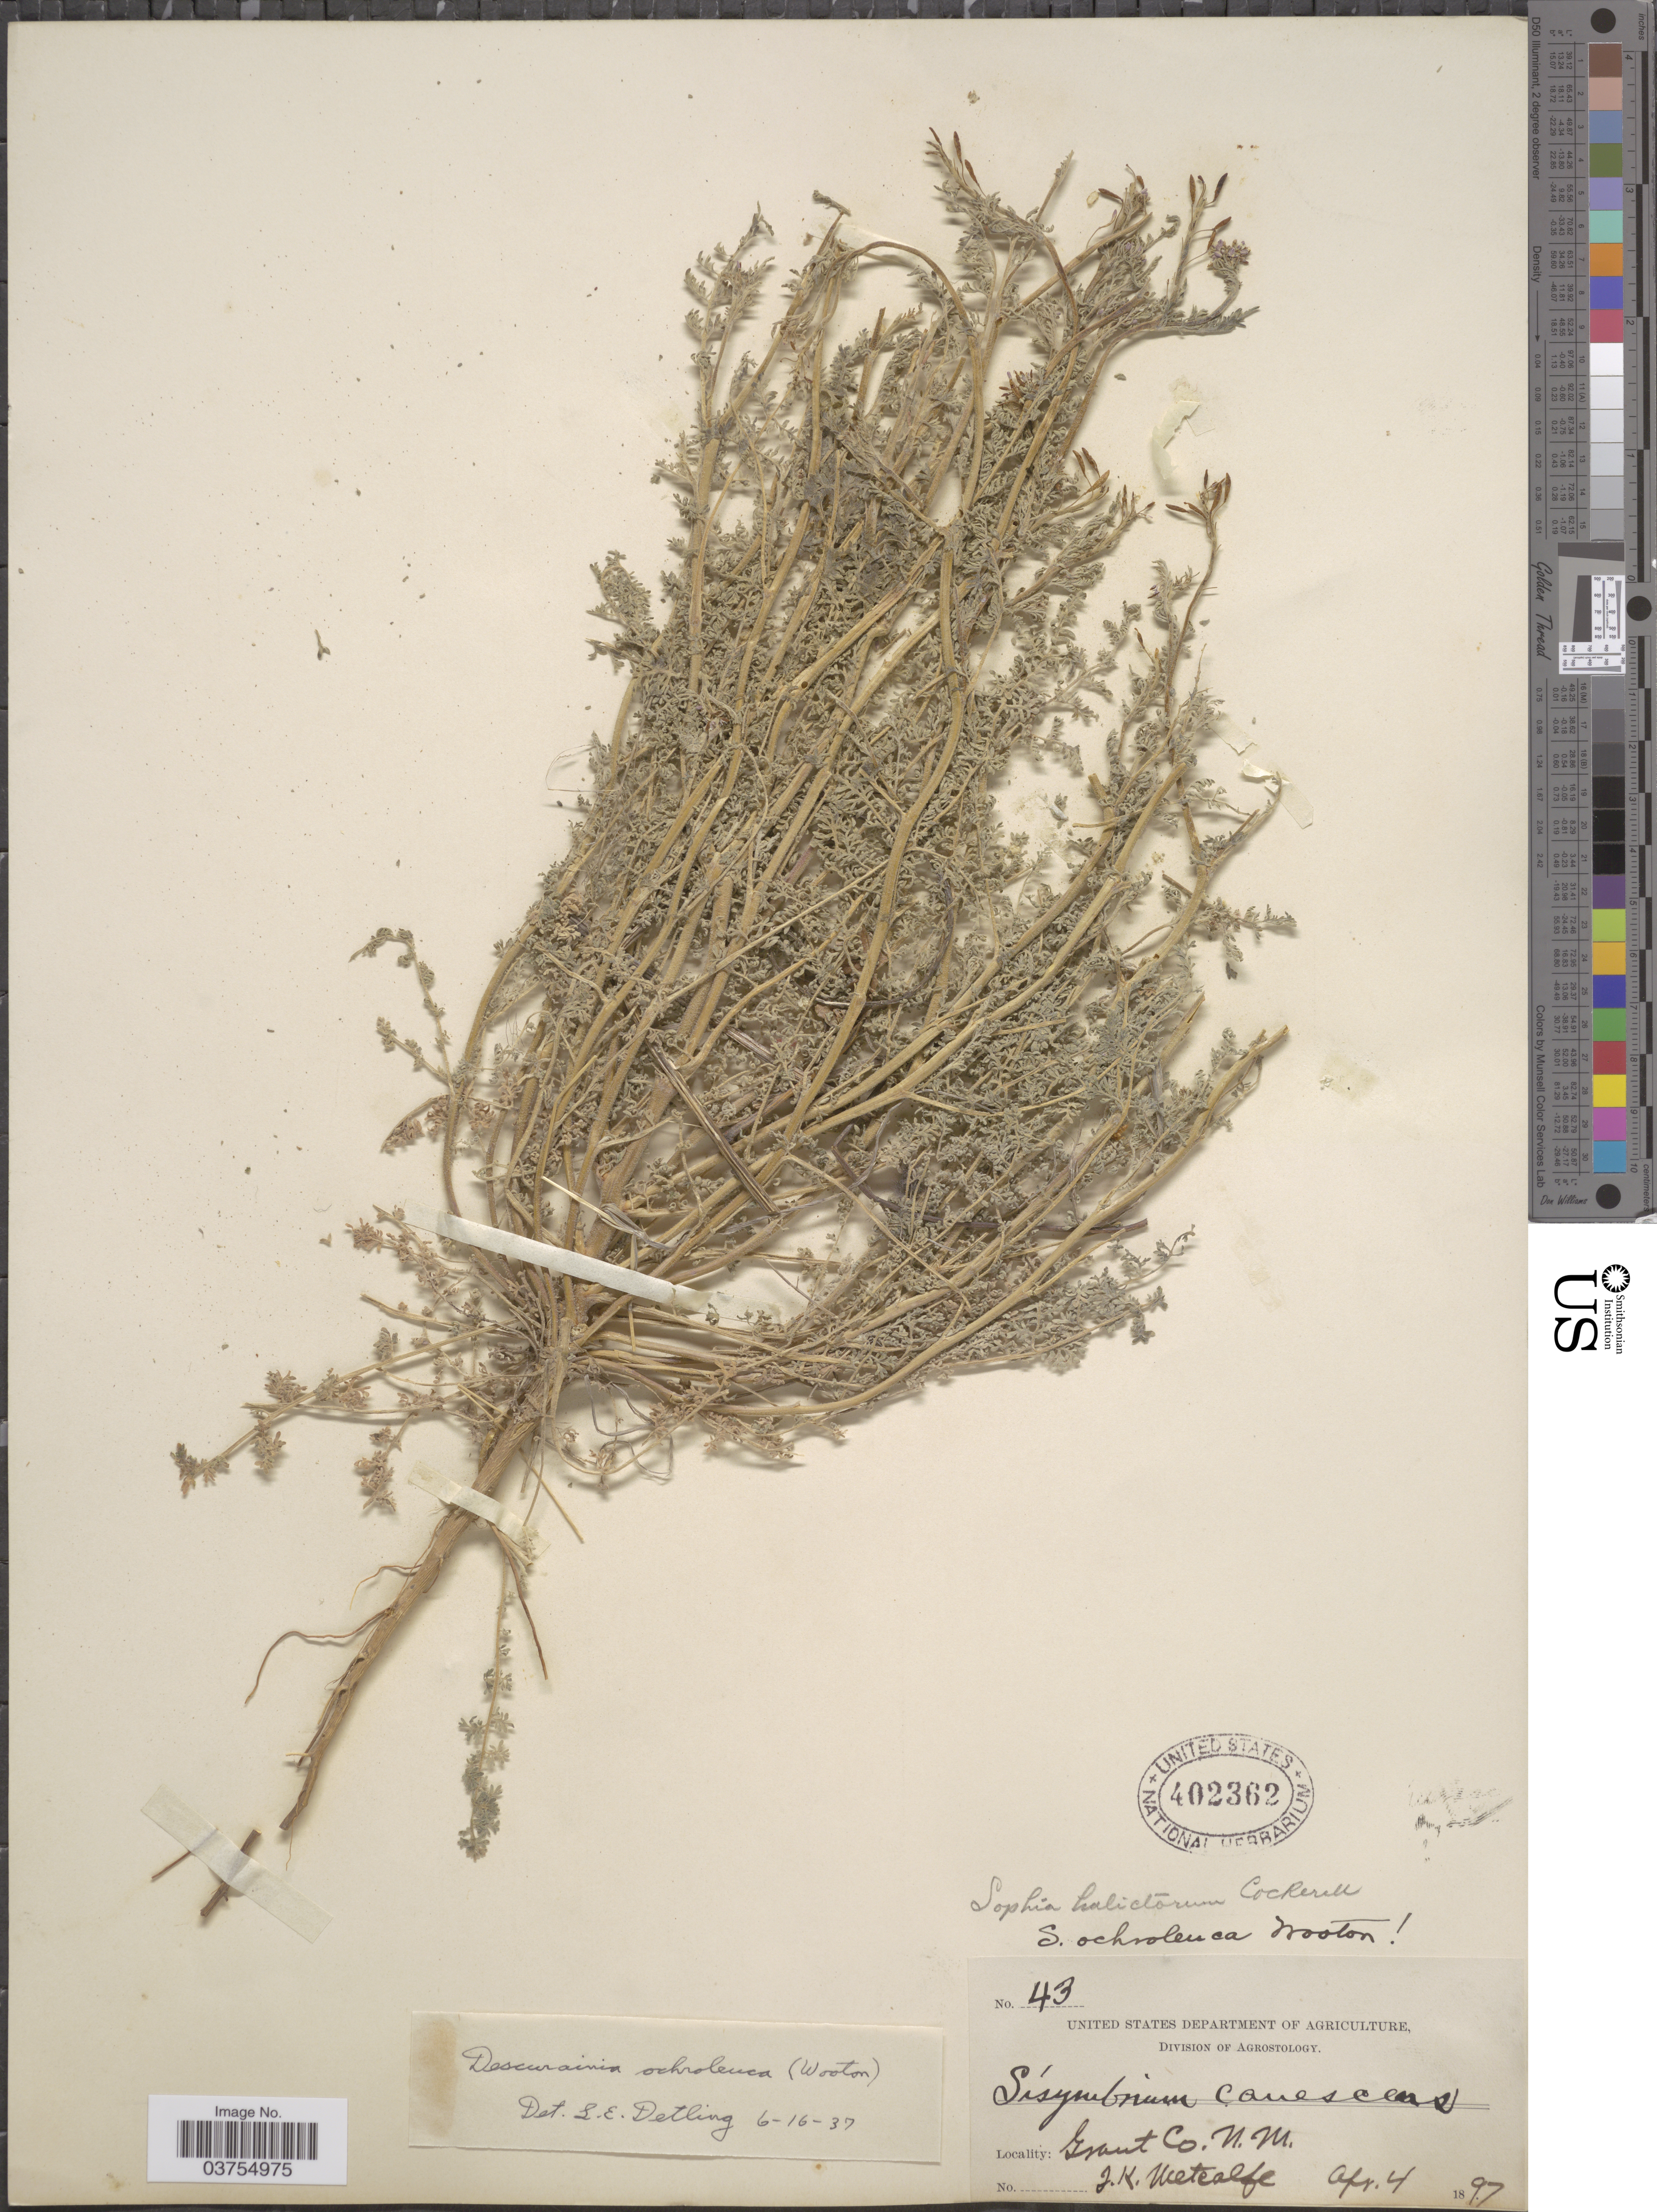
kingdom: Plantae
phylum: Tracheophyta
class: Magnoliopsida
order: Brassicales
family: Brassicaceae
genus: Descurainia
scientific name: Descurainia pinnata subsp. ochroleuca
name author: (Wooton) Detling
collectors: J. Metcalfe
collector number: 43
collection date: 1897-04-04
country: United States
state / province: New Mexico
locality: Grant Co.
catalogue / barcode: US 402362